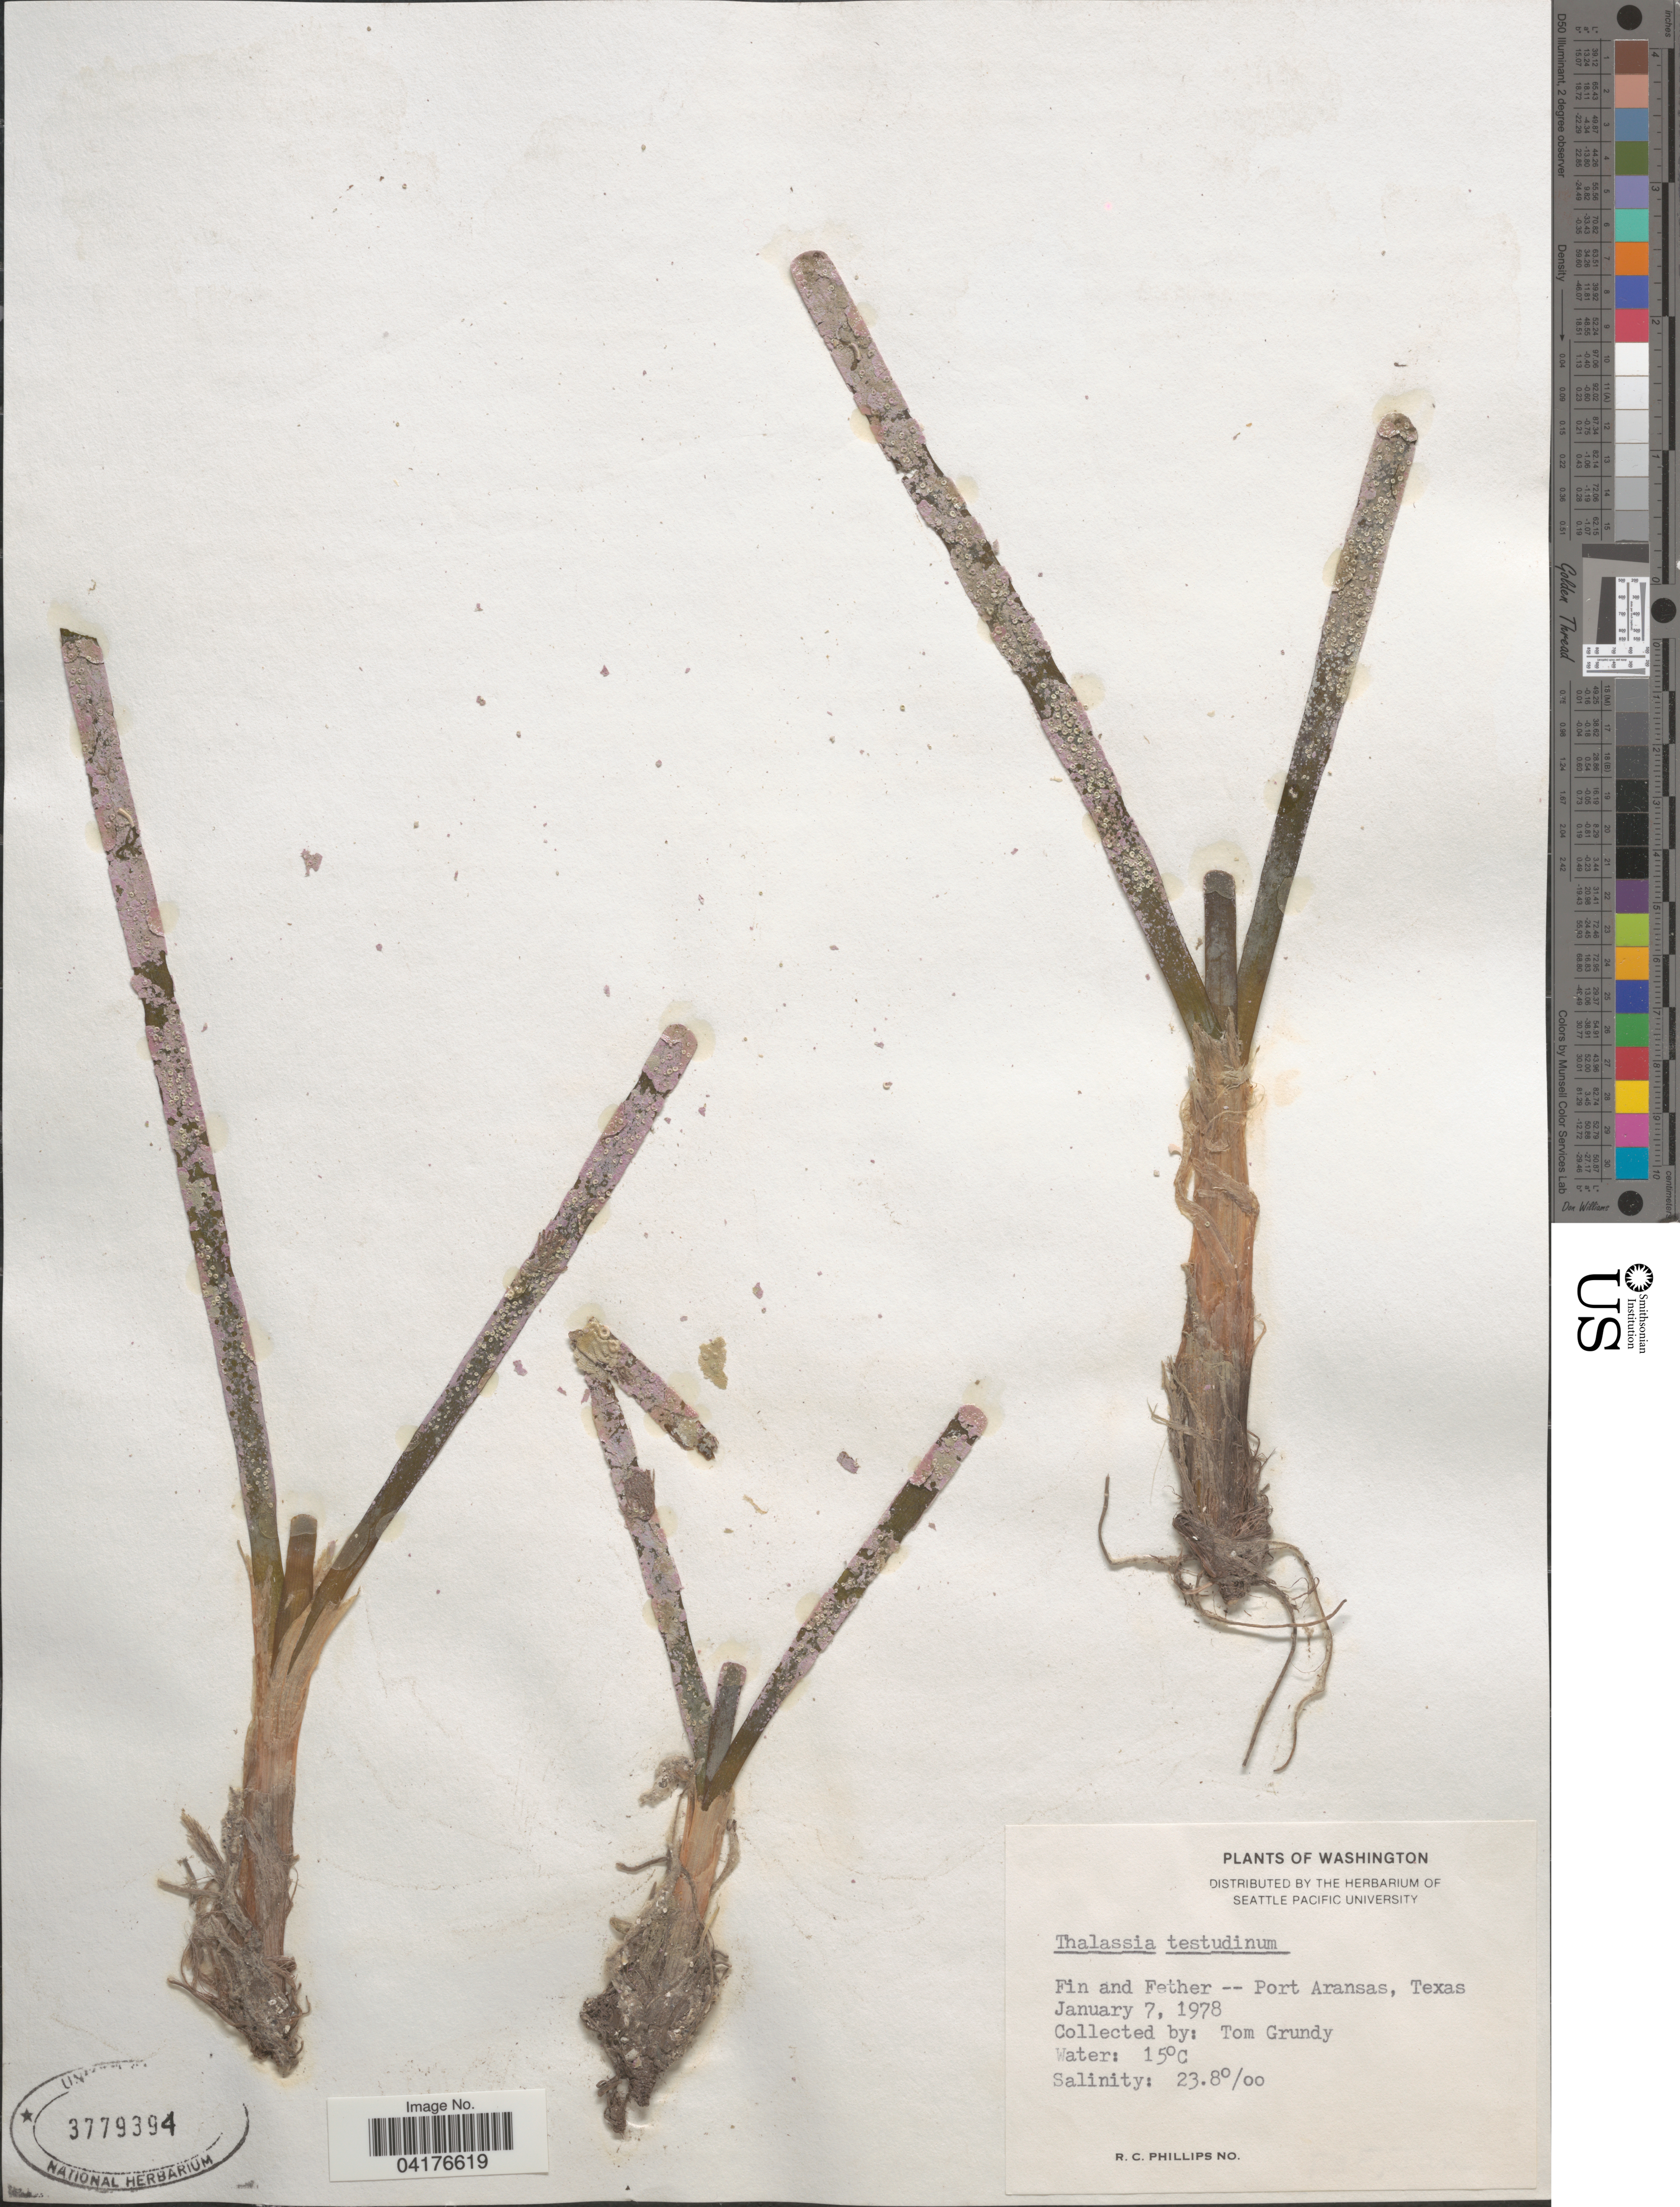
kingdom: Plantae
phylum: Tracheophyta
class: Liliopsida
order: Alismatales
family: Hydrocharitaceae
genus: Thalassia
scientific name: Thalassia testudinum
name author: Banks & Sol. ex K.D. Koenig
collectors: T. Grundy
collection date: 1978-01-07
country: United States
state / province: Texas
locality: Fin and Fether -- Port Aransas.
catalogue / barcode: US 3779394